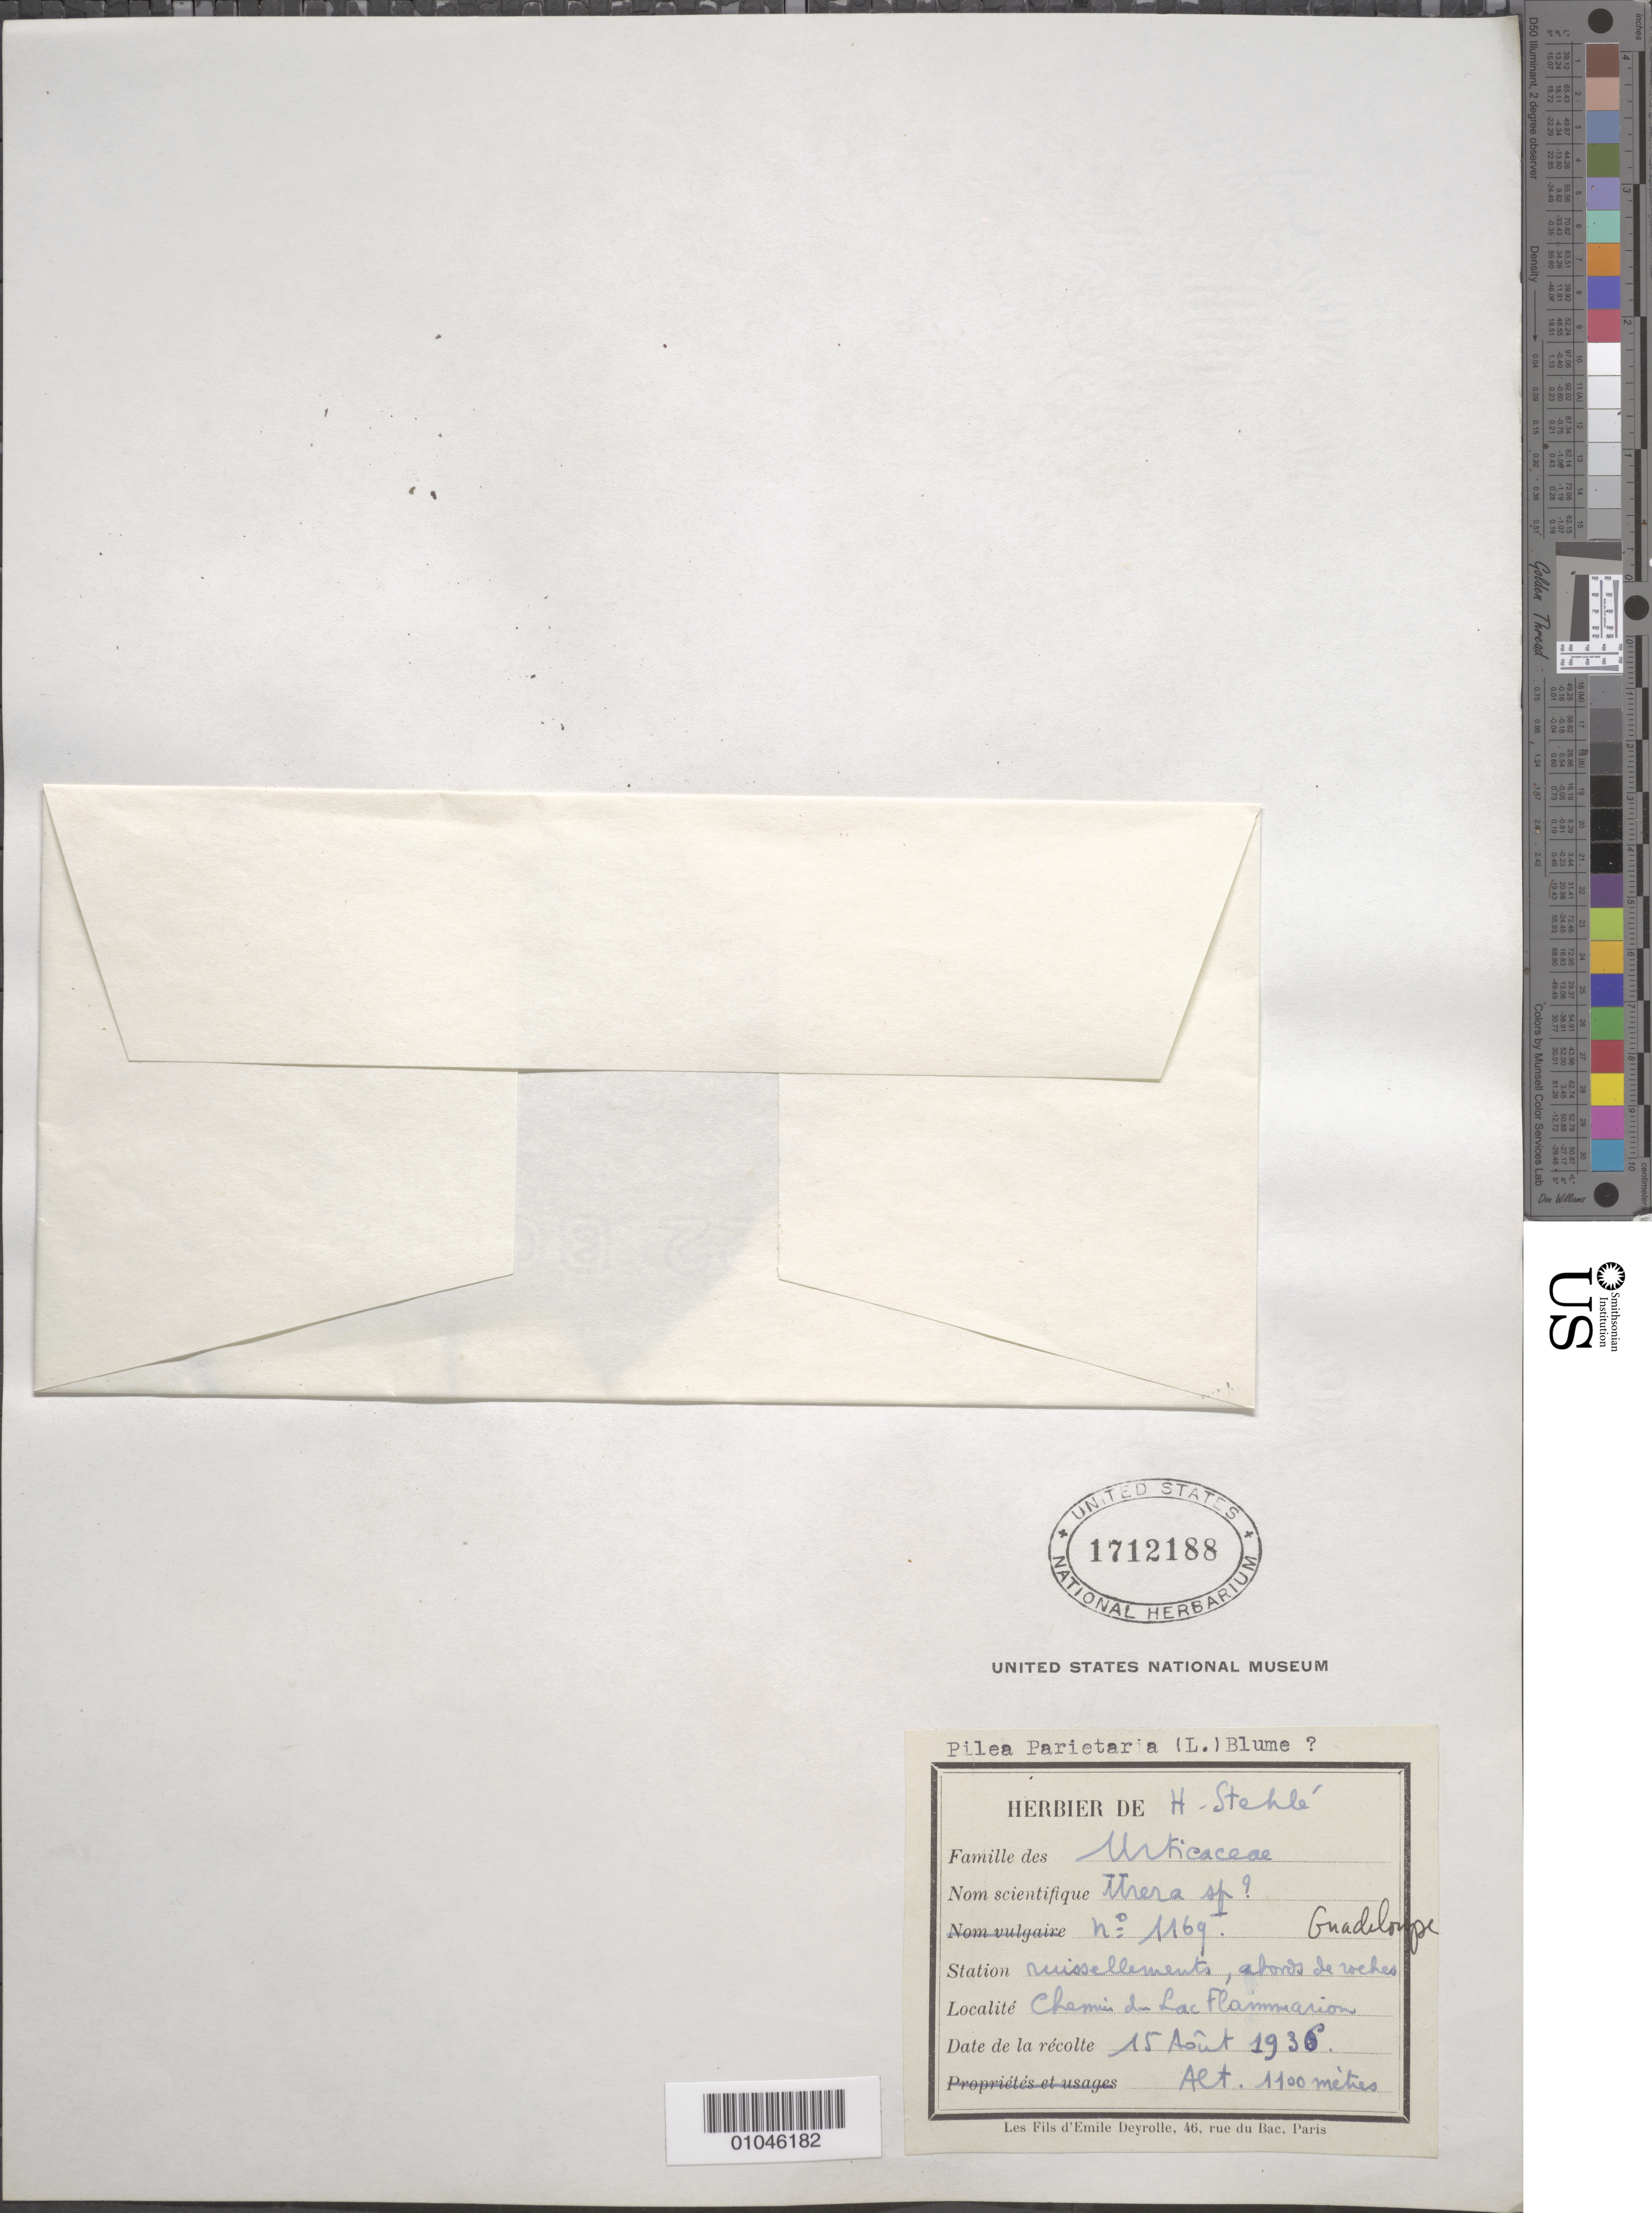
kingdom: Plantae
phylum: Tracheophyta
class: Magnoliopsida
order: Rosales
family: Urticaceae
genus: Pilea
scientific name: Pilea parietaria var. parietaria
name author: (L.) Blume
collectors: H. Stehlé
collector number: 1169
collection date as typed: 15 Aug 1936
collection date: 1936-08-15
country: Guadeloupe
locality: Chemi du lac Flammanion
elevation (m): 1100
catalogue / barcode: US 1712188